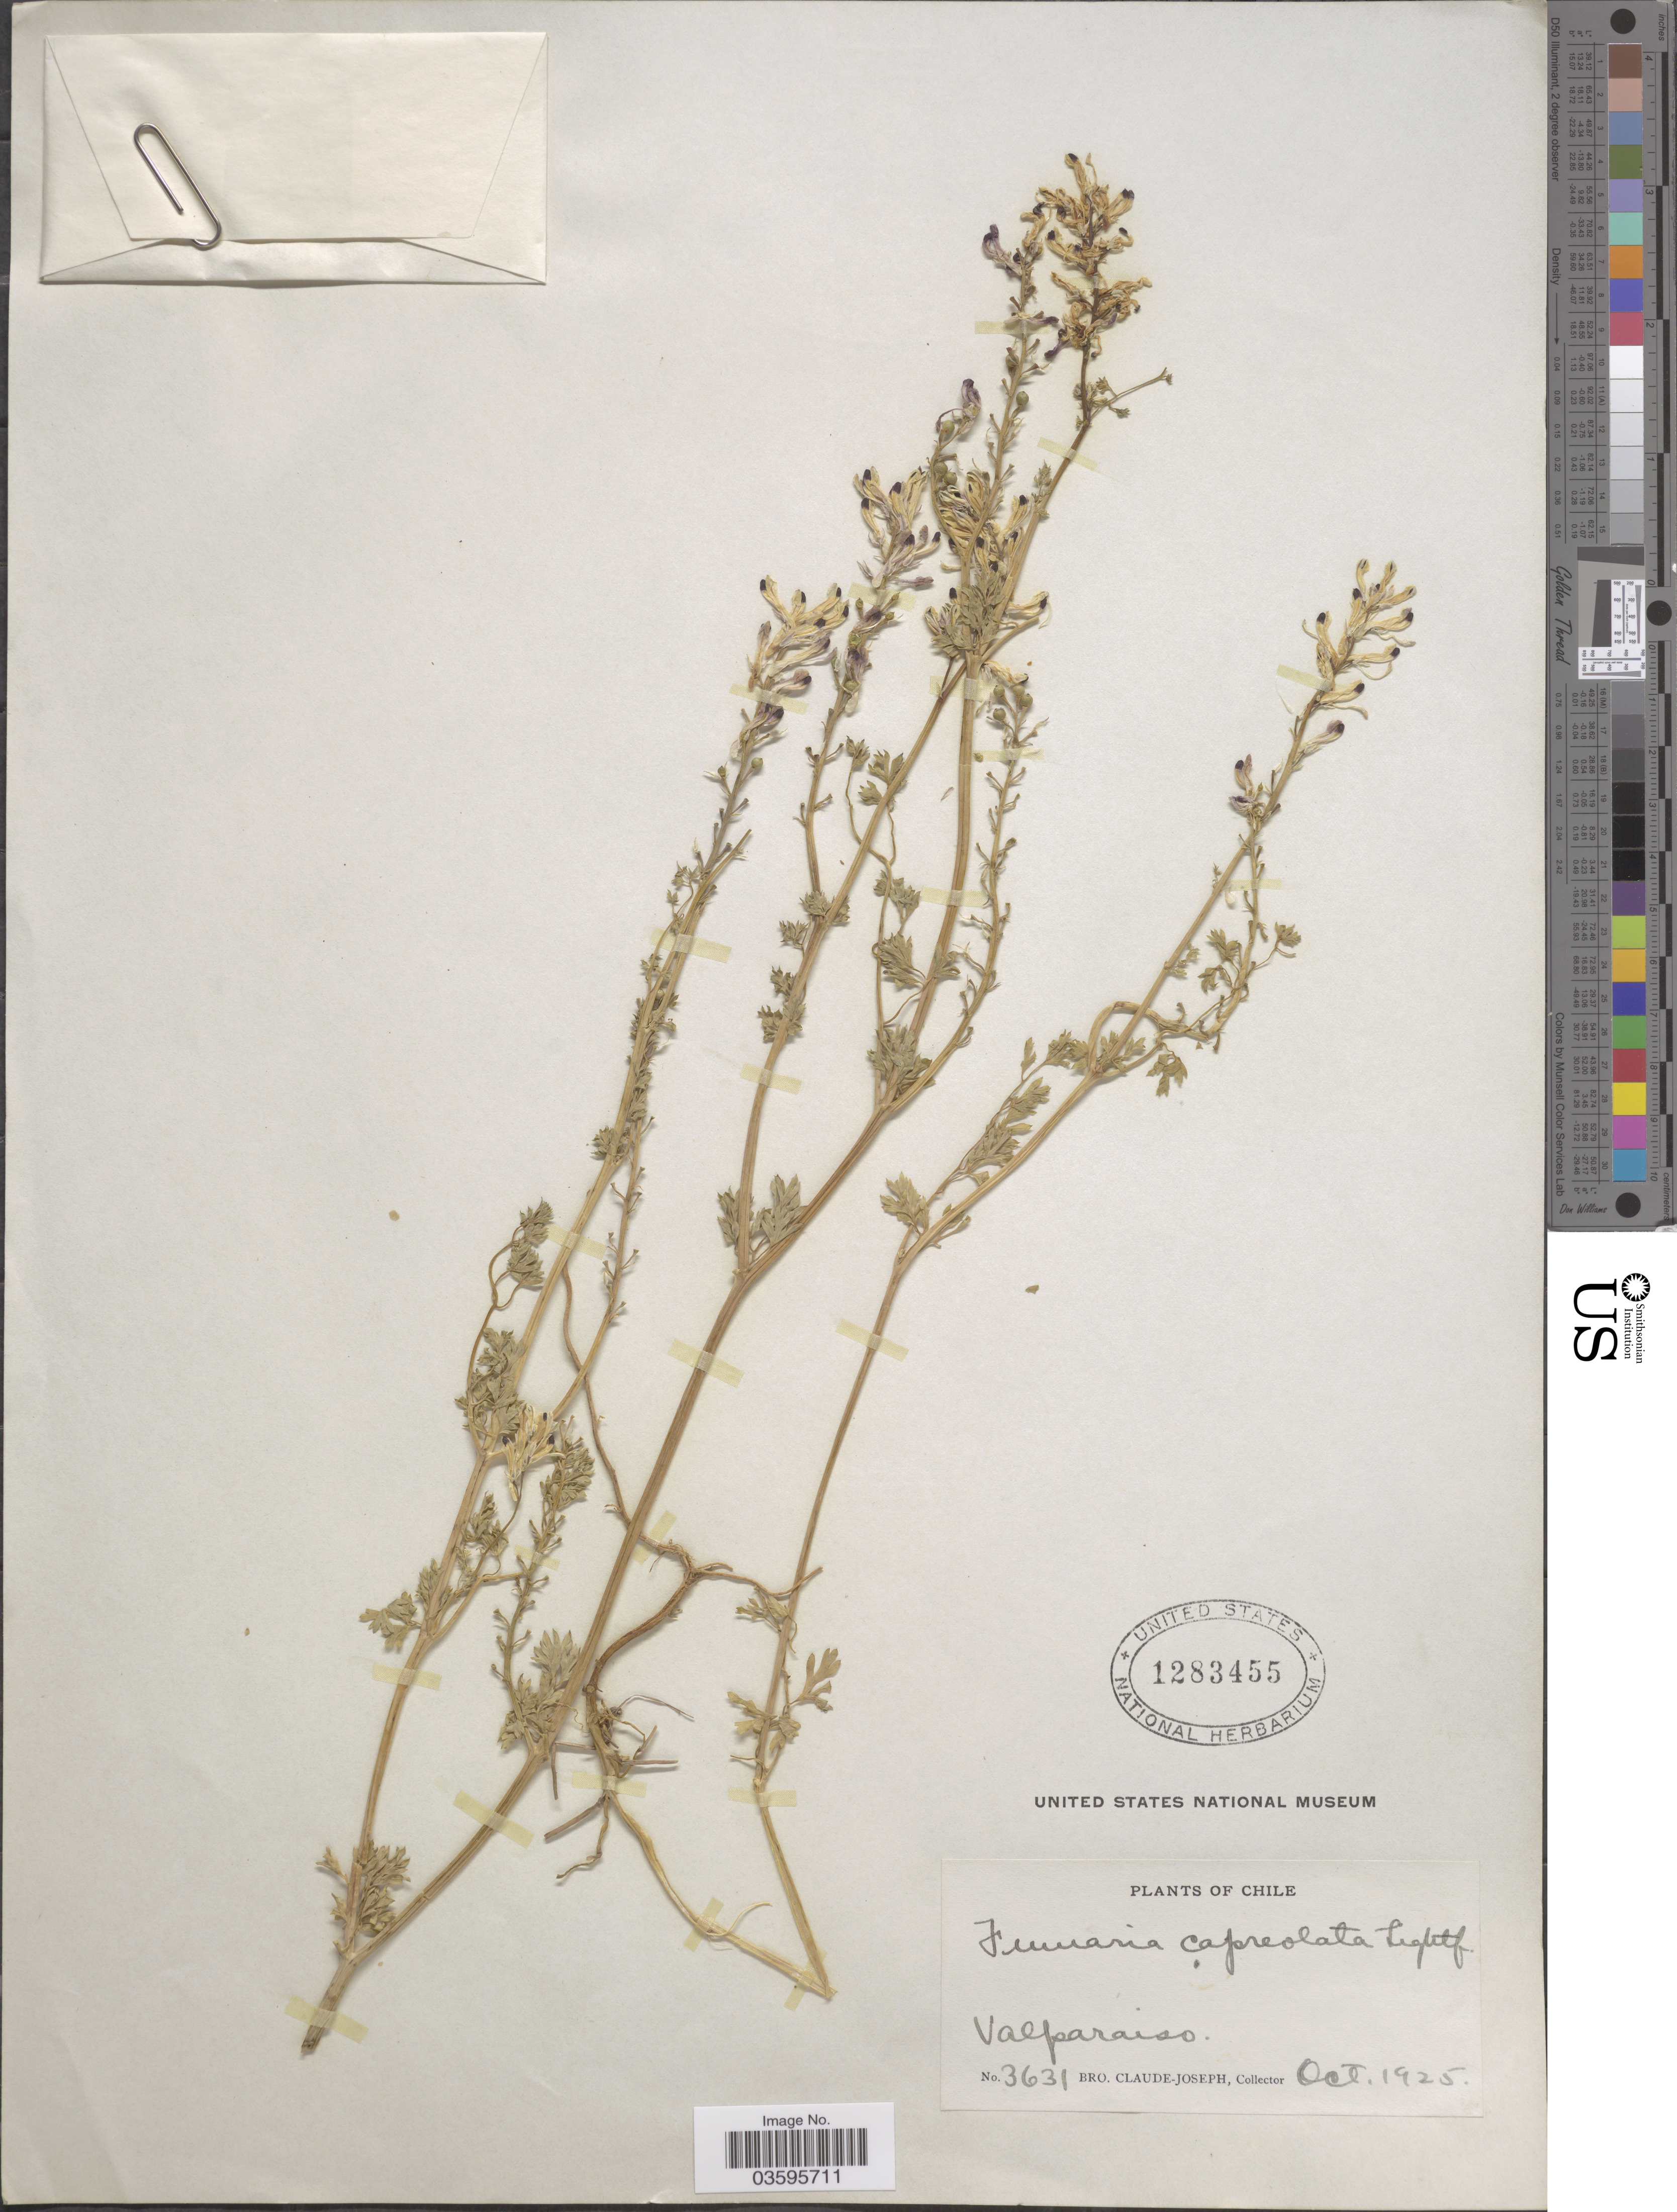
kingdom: Plantae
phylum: Tracheophyta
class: Magnoliopsida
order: Ranunculales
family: Papaveraceae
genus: Fumaria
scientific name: Fumaria media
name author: Loisel.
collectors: Bro. Claude-Joseph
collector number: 3631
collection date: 1925-10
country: Chile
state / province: Valparaíso (V)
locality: Valparaiso.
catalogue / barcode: US 1283455